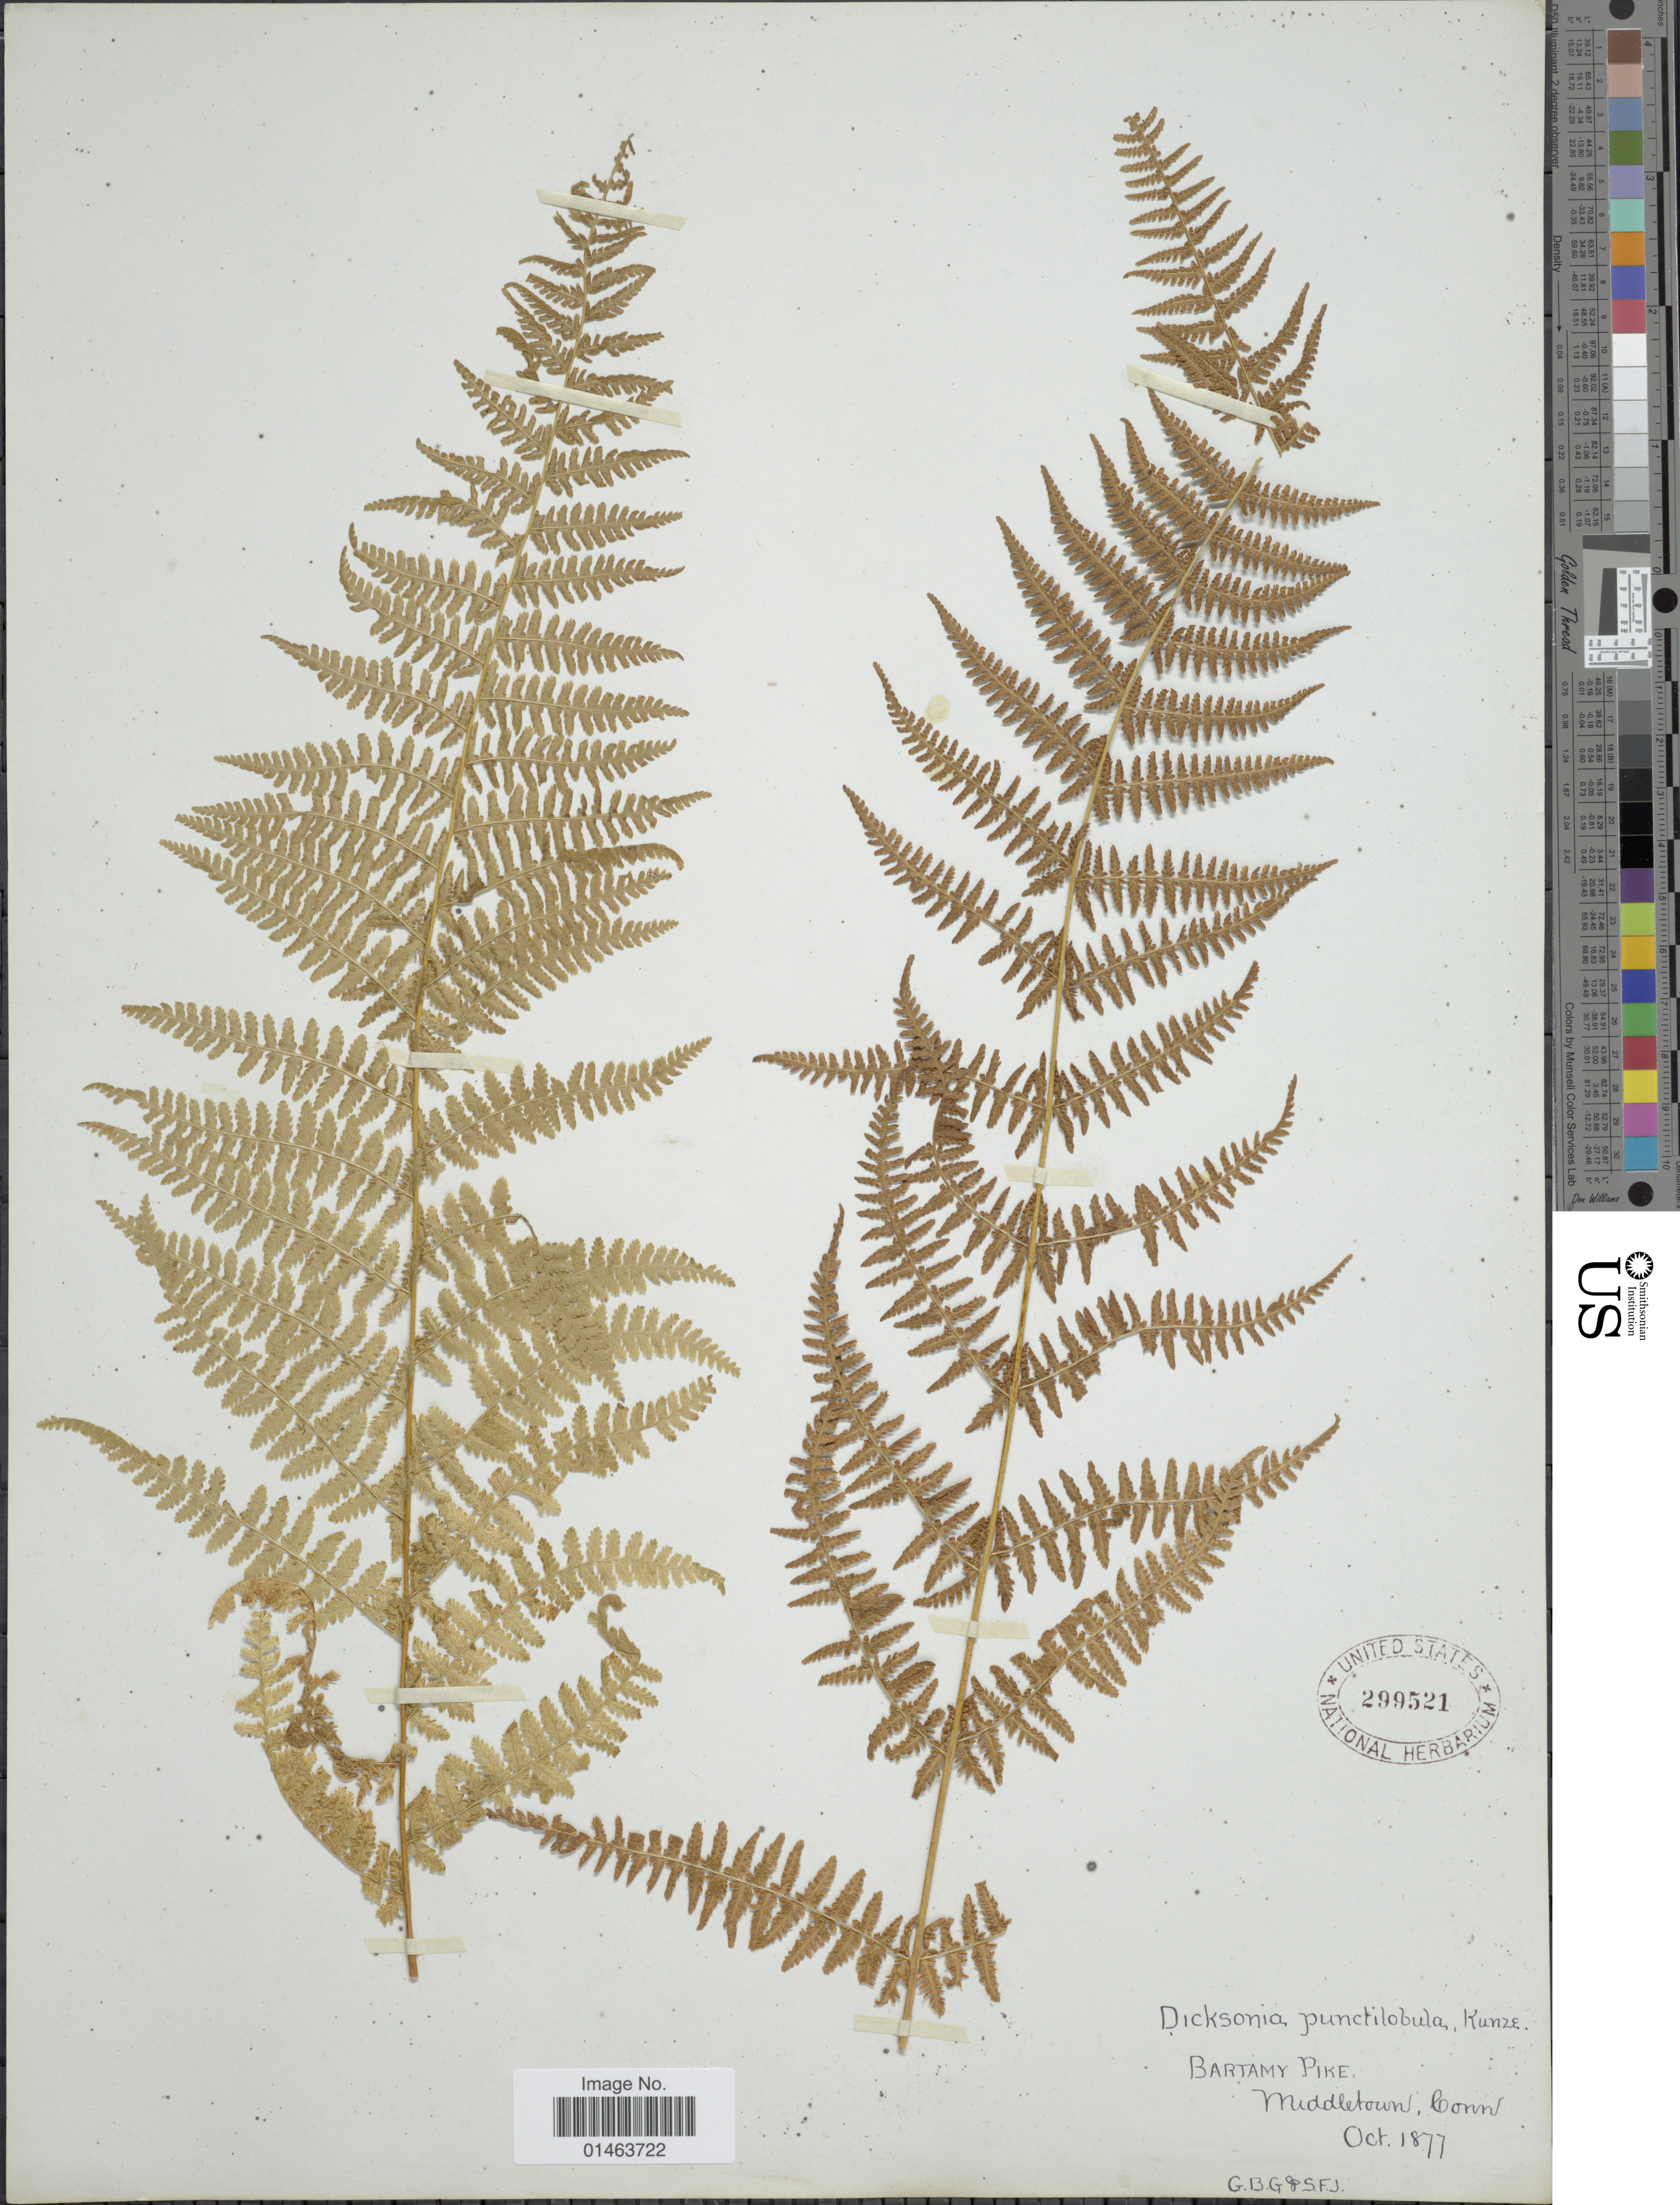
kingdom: Plantae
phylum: Tracheophyta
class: Polypodiopsida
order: Polypodiales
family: Dennstaedtiaceae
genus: Dennstaedtia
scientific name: Dennstaedtia punctilobula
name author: (Michx.) T. Moore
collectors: G. B. G. & S. F. J.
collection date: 1877-10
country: United States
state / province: Connecticut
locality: Partamy Pike, Middletown.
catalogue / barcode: US 299521